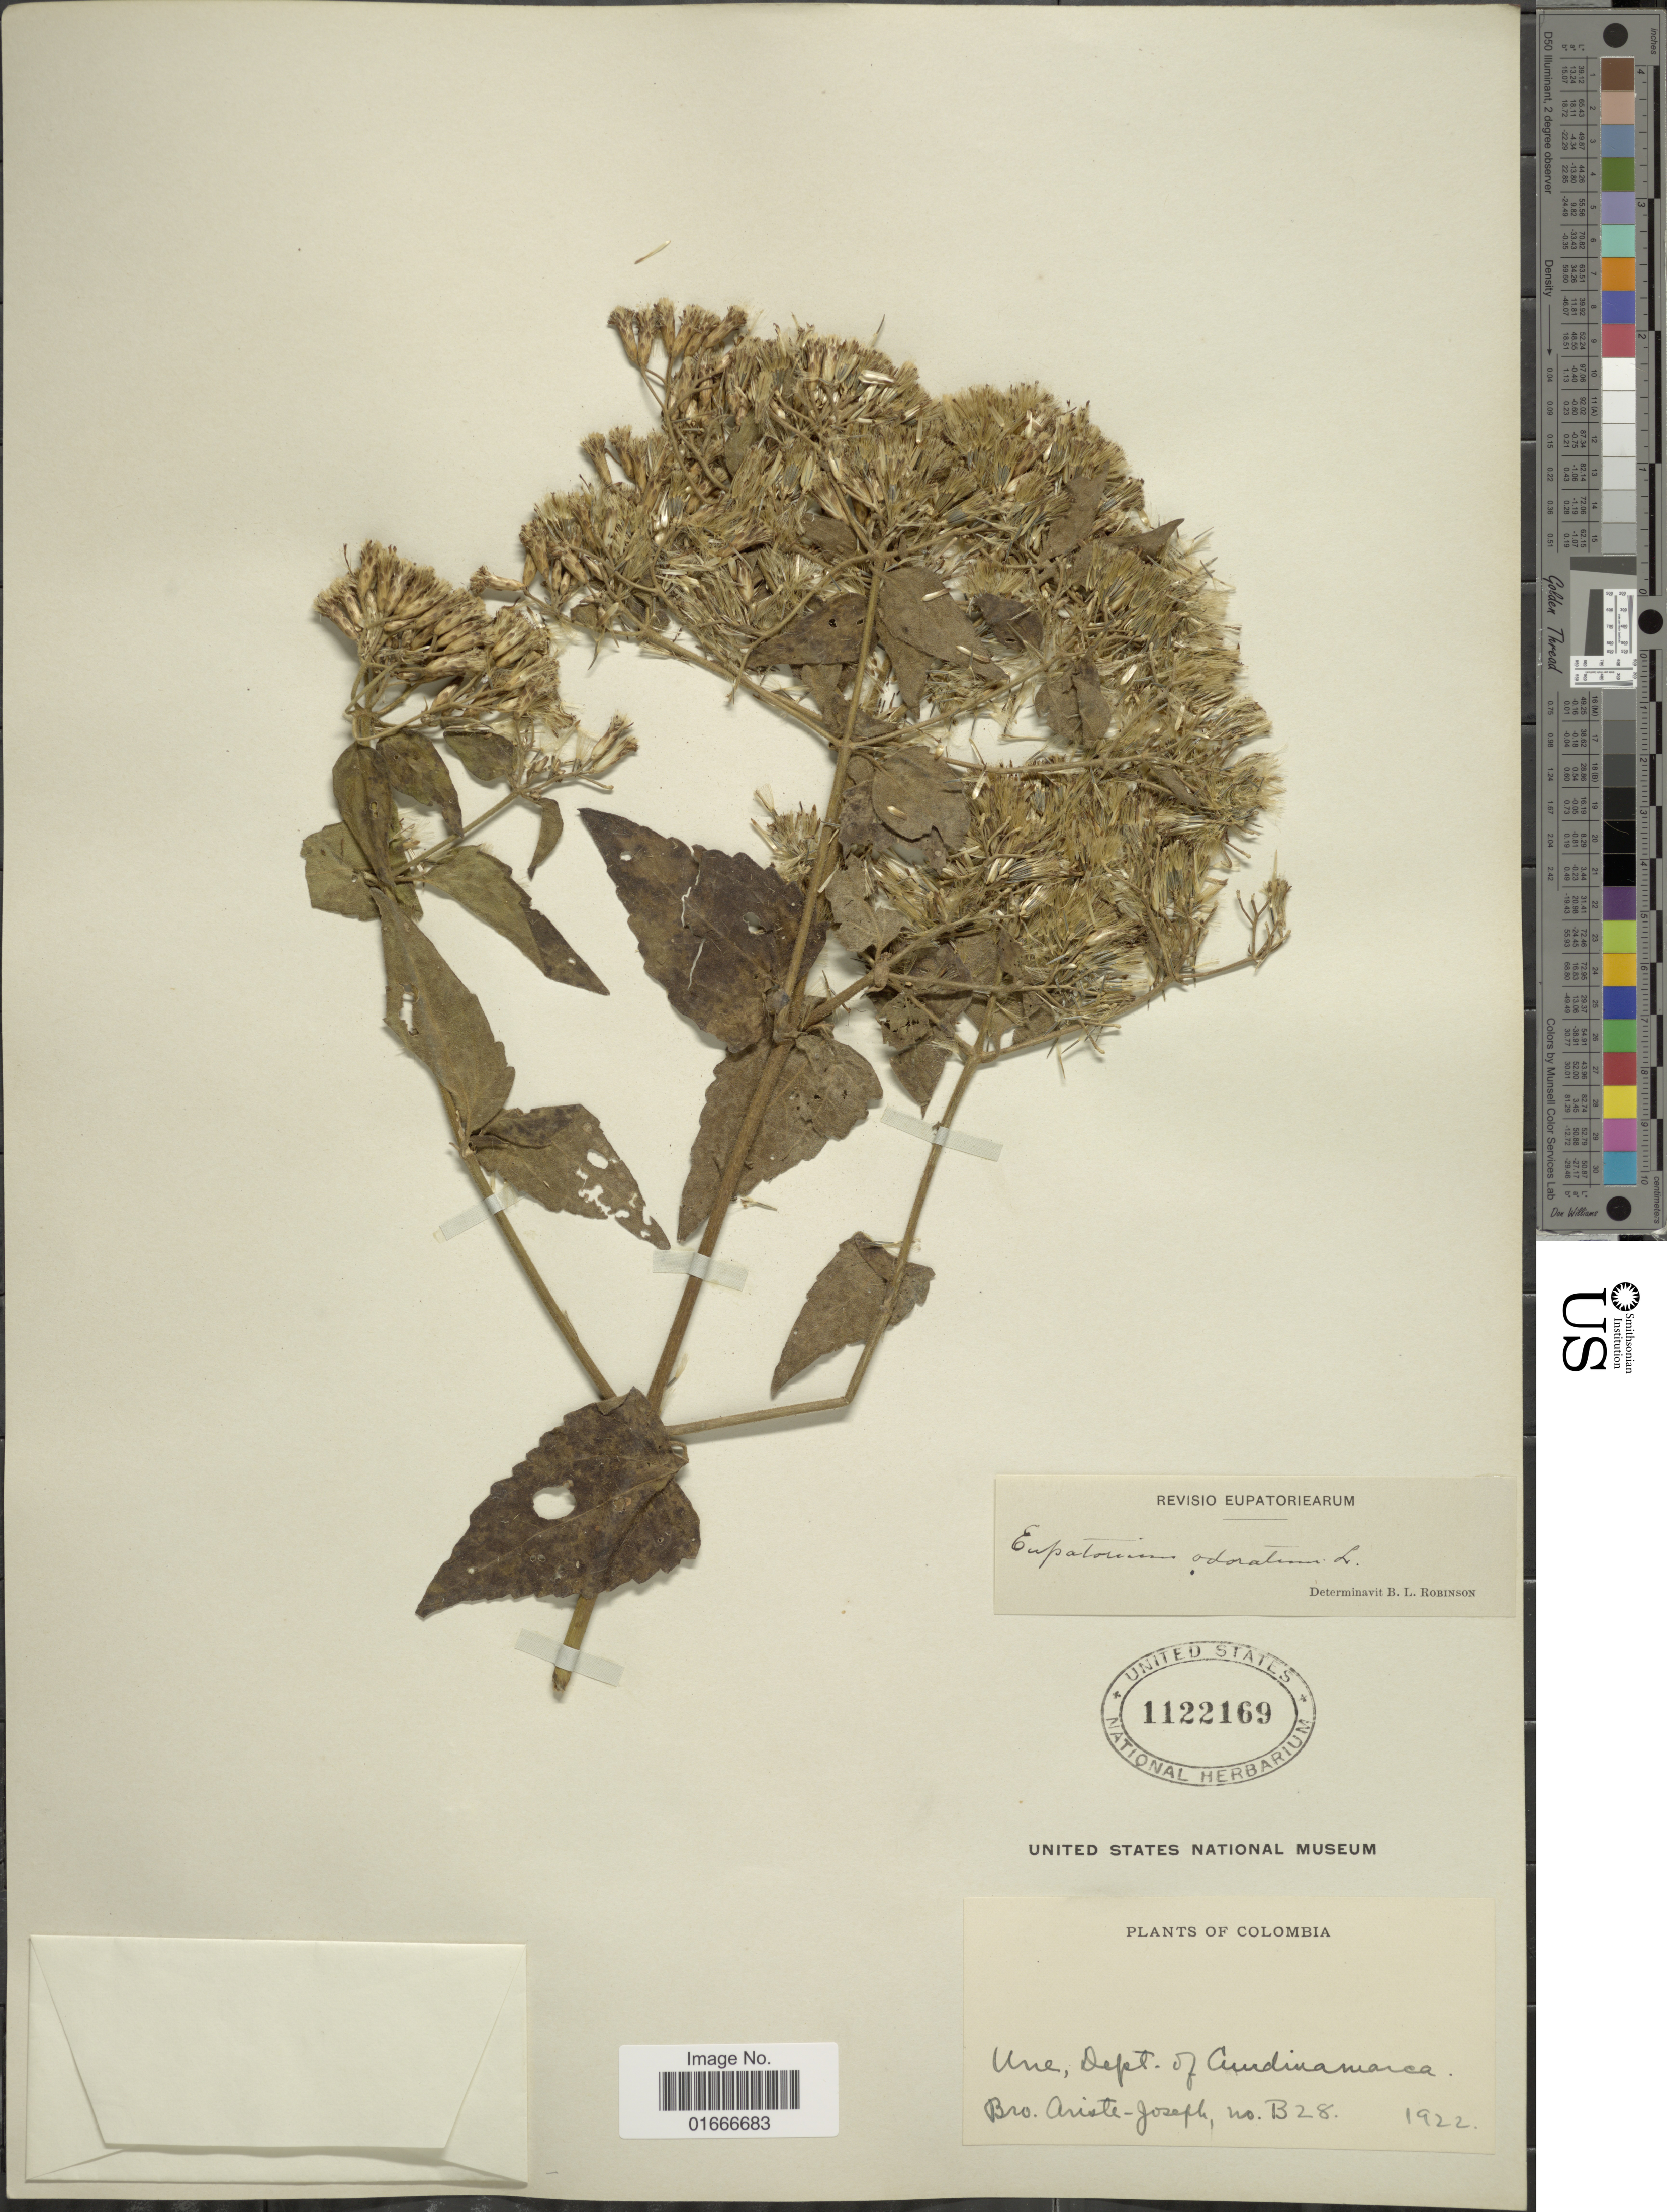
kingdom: Plantae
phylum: Tracheophyta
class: Magnoliopsida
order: Asterales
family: Asteraceae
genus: Chromolaena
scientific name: Chromolaena odorata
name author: (L.) R.M. King & H. Rob.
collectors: Bro. Ariste-Joseph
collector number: B28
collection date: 1922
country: Colombia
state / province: Cundinamarca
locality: Une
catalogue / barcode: US 1122169